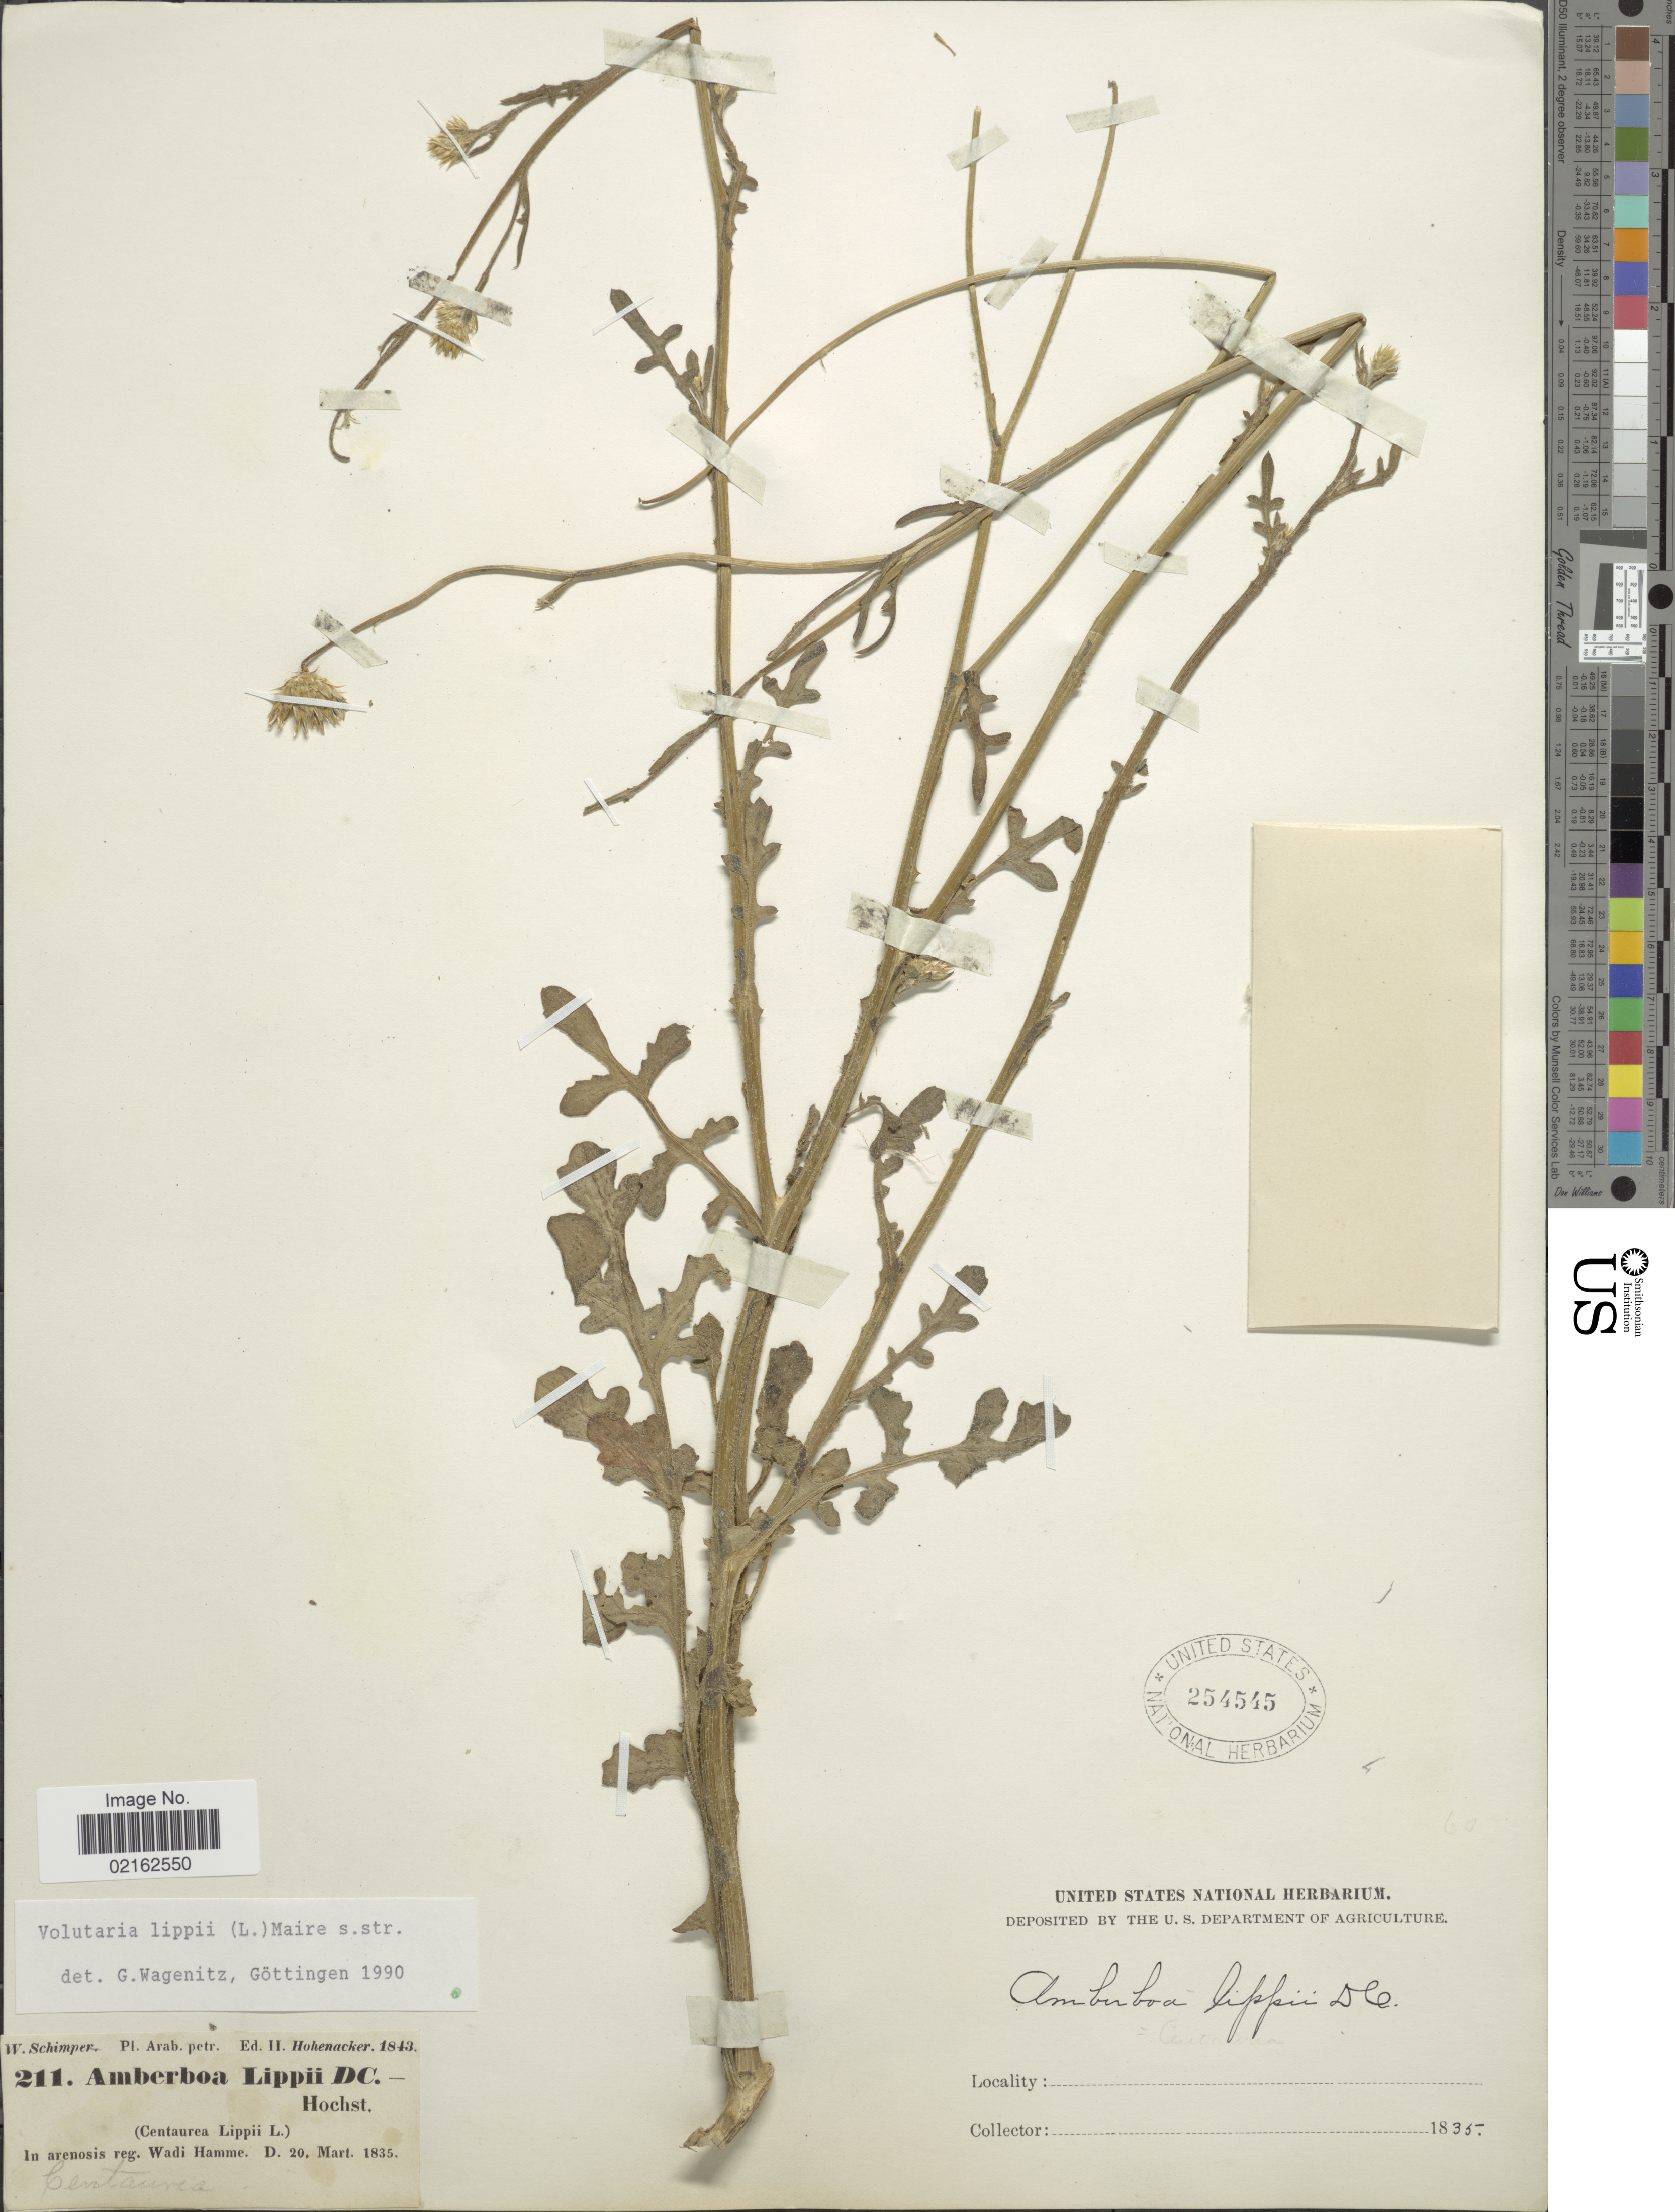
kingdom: Plantae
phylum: Tracheophyta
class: Magnoliopsida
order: Asterales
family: Asteraceae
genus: Volutaria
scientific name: Volutaria lippii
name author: (L.) DC.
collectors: W. Schimper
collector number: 211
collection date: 1835-03-20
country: Egypt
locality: Arab. petr., reg. Wadi Hamme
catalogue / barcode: US 254545